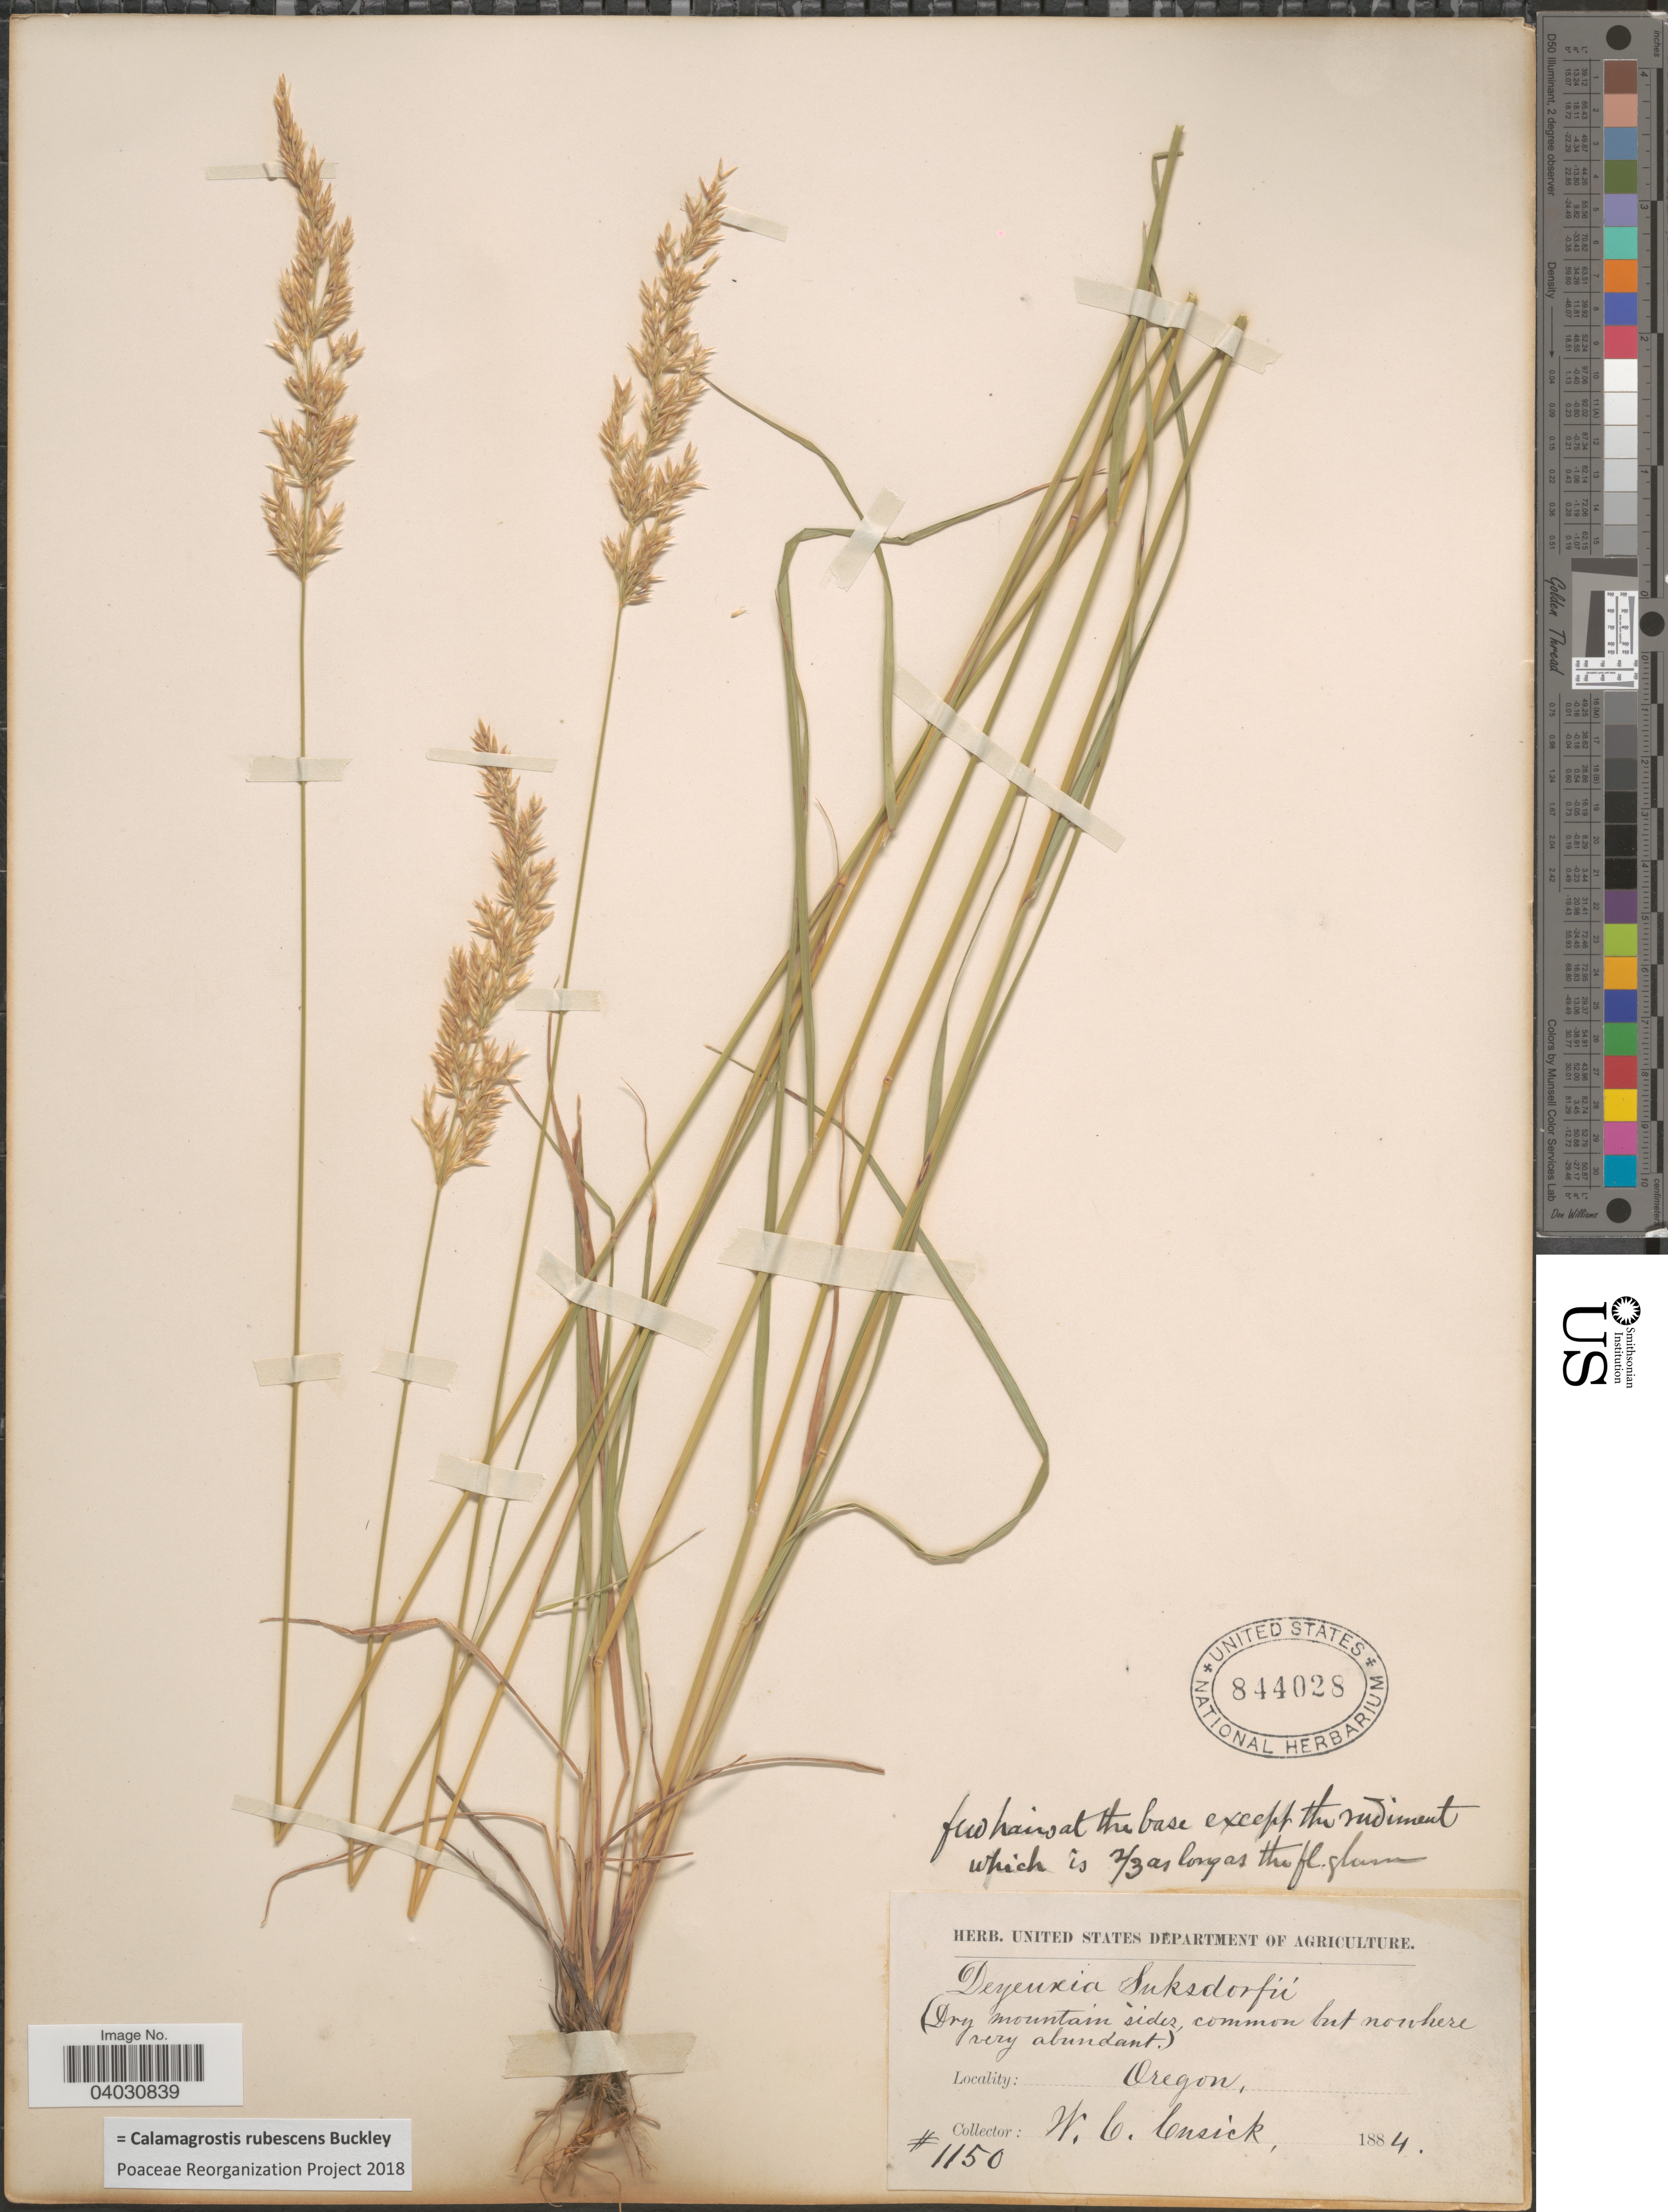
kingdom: Plantae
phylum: Tracheophyta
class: Liliopsida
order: Poales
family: Poaceae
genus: Calamagrostis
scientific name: Calamagrostis rubescens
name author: Buckley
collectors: W. C. Cusick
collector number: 1150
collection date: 1884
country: United States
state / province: Oregon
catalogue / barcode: US 844028